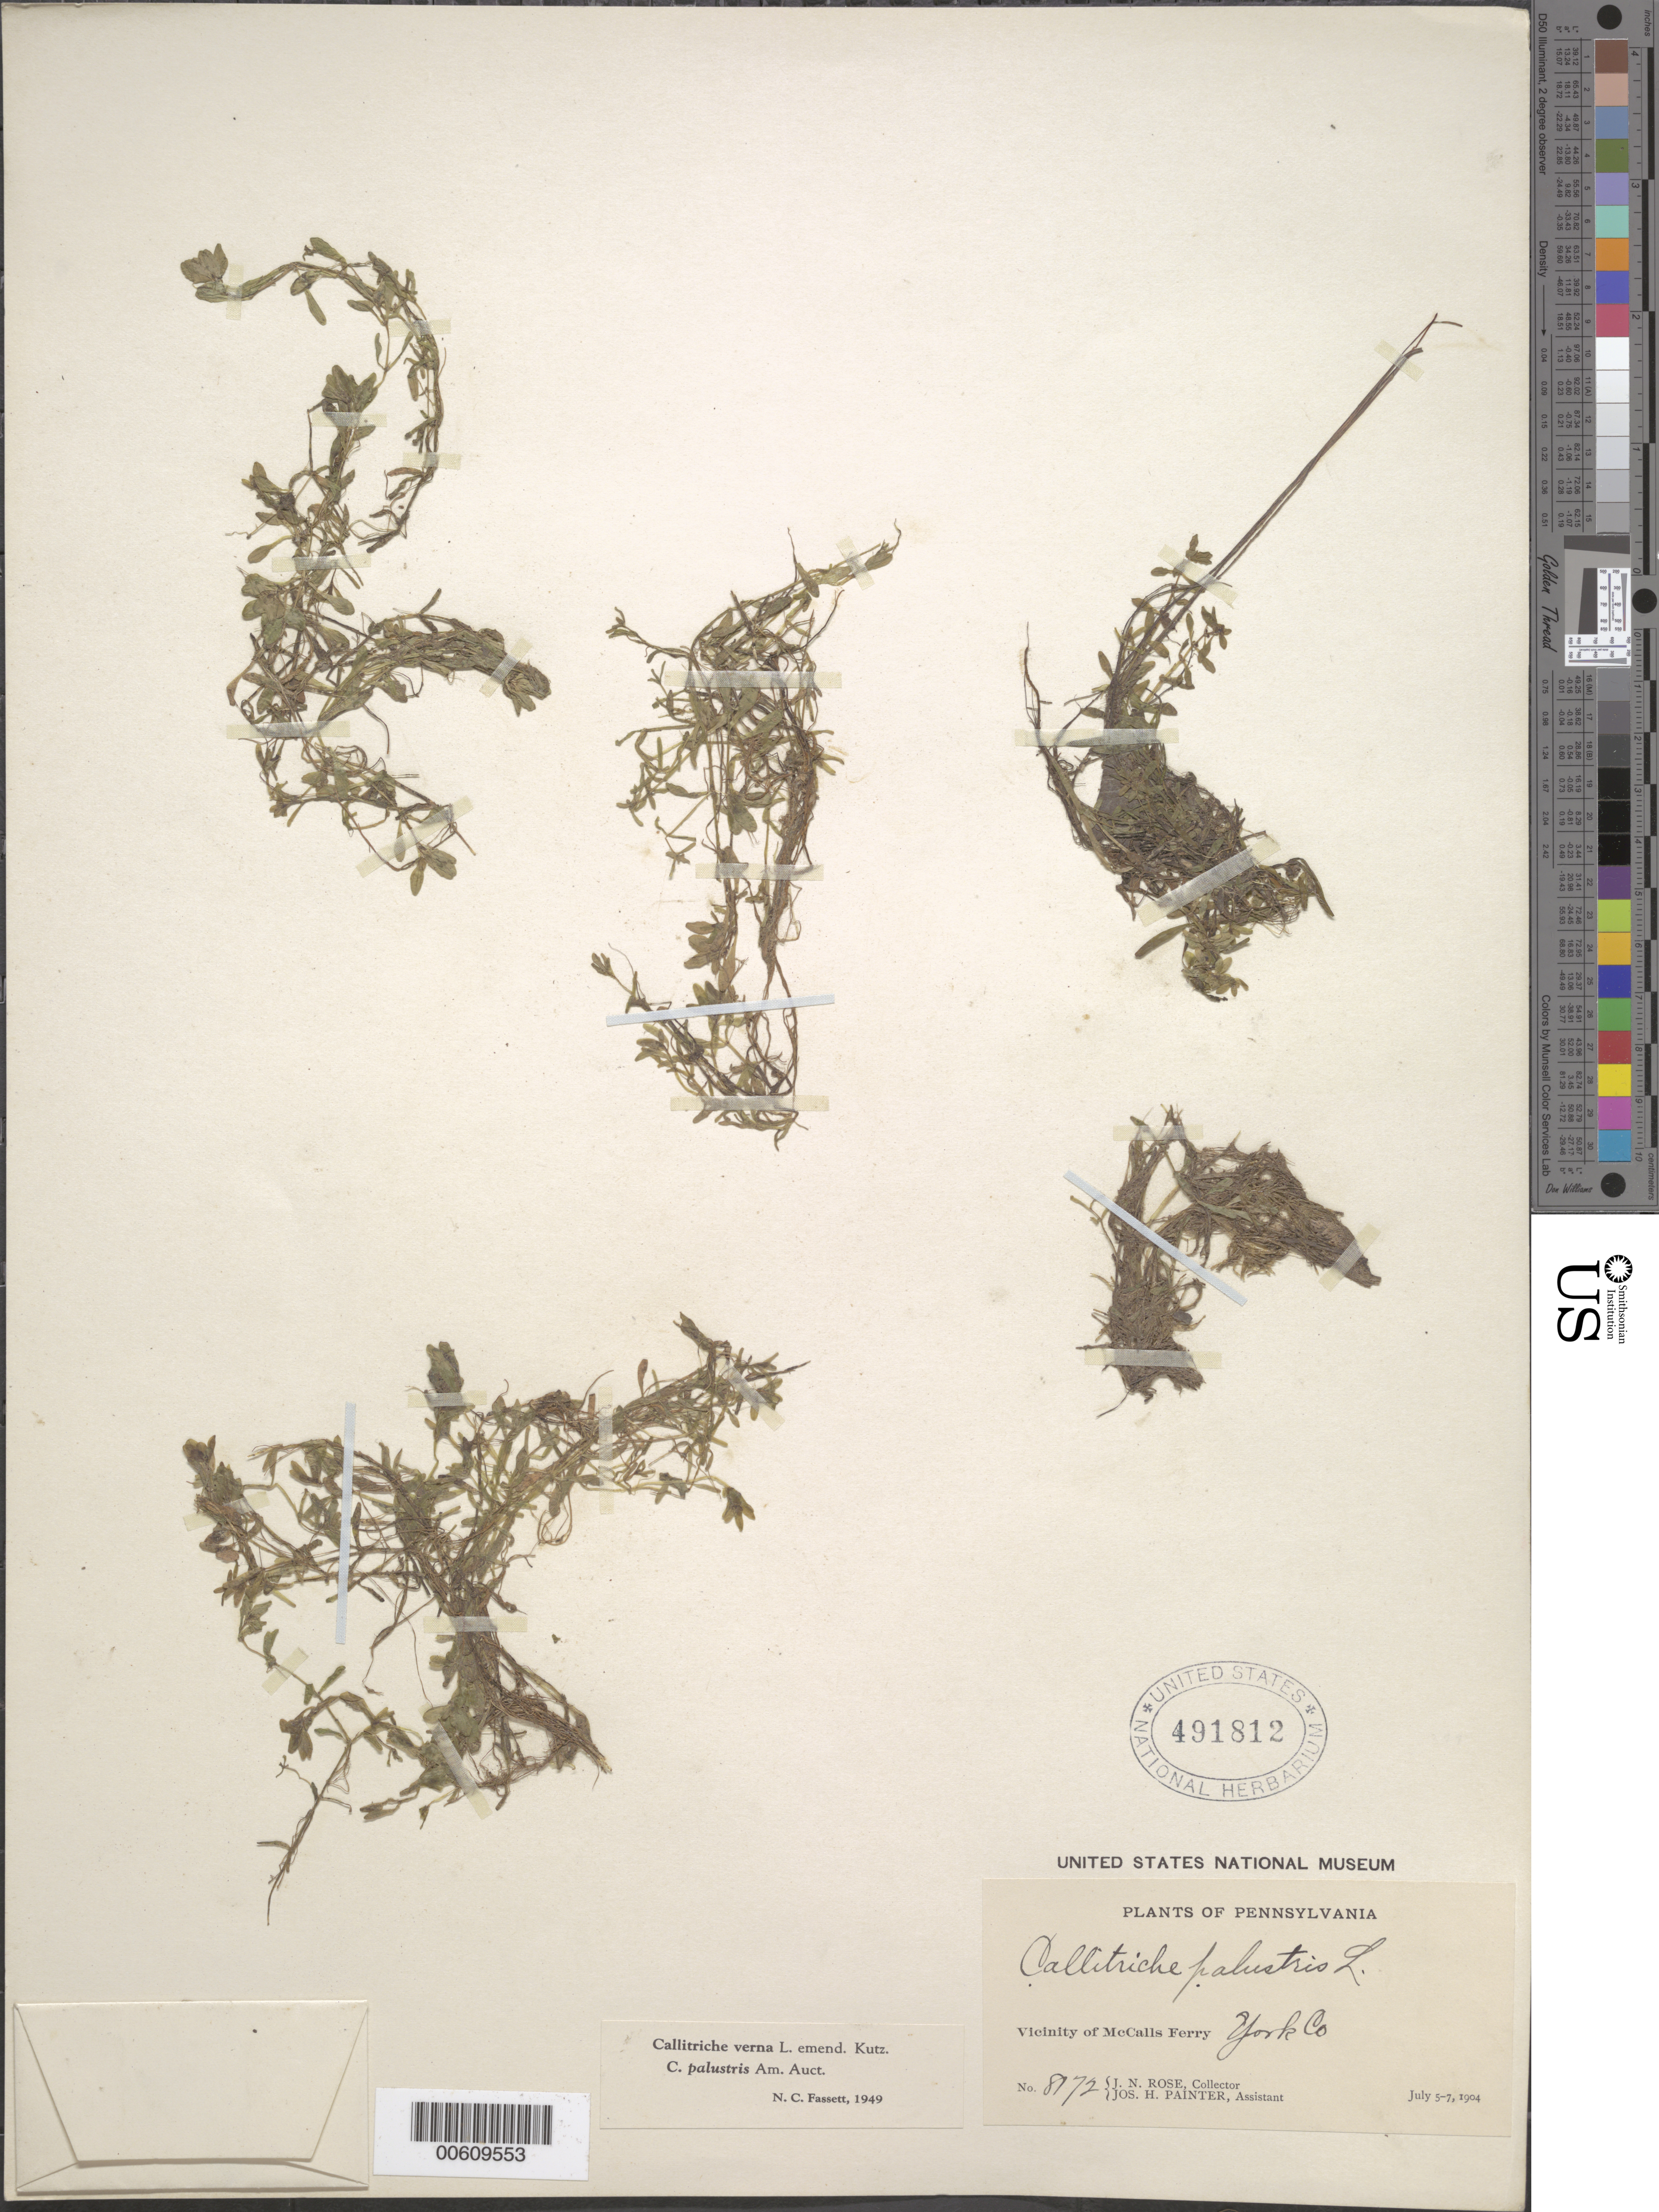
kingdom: Plantae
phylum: Tracheophyta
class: Magnoliopsida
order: Lamiales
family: Plantaginaceae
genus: Callitriche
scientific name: Callitriche verna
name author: L.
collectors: J. N. Rose & J. H. Painter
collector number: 8172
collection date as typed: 05 Jul 1904 to 07 Jul 1904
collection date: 1904-07-05/1904-07-07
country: United States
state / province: Pennsylvania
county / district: York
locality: McCalls Ferry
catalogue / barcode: US 491812